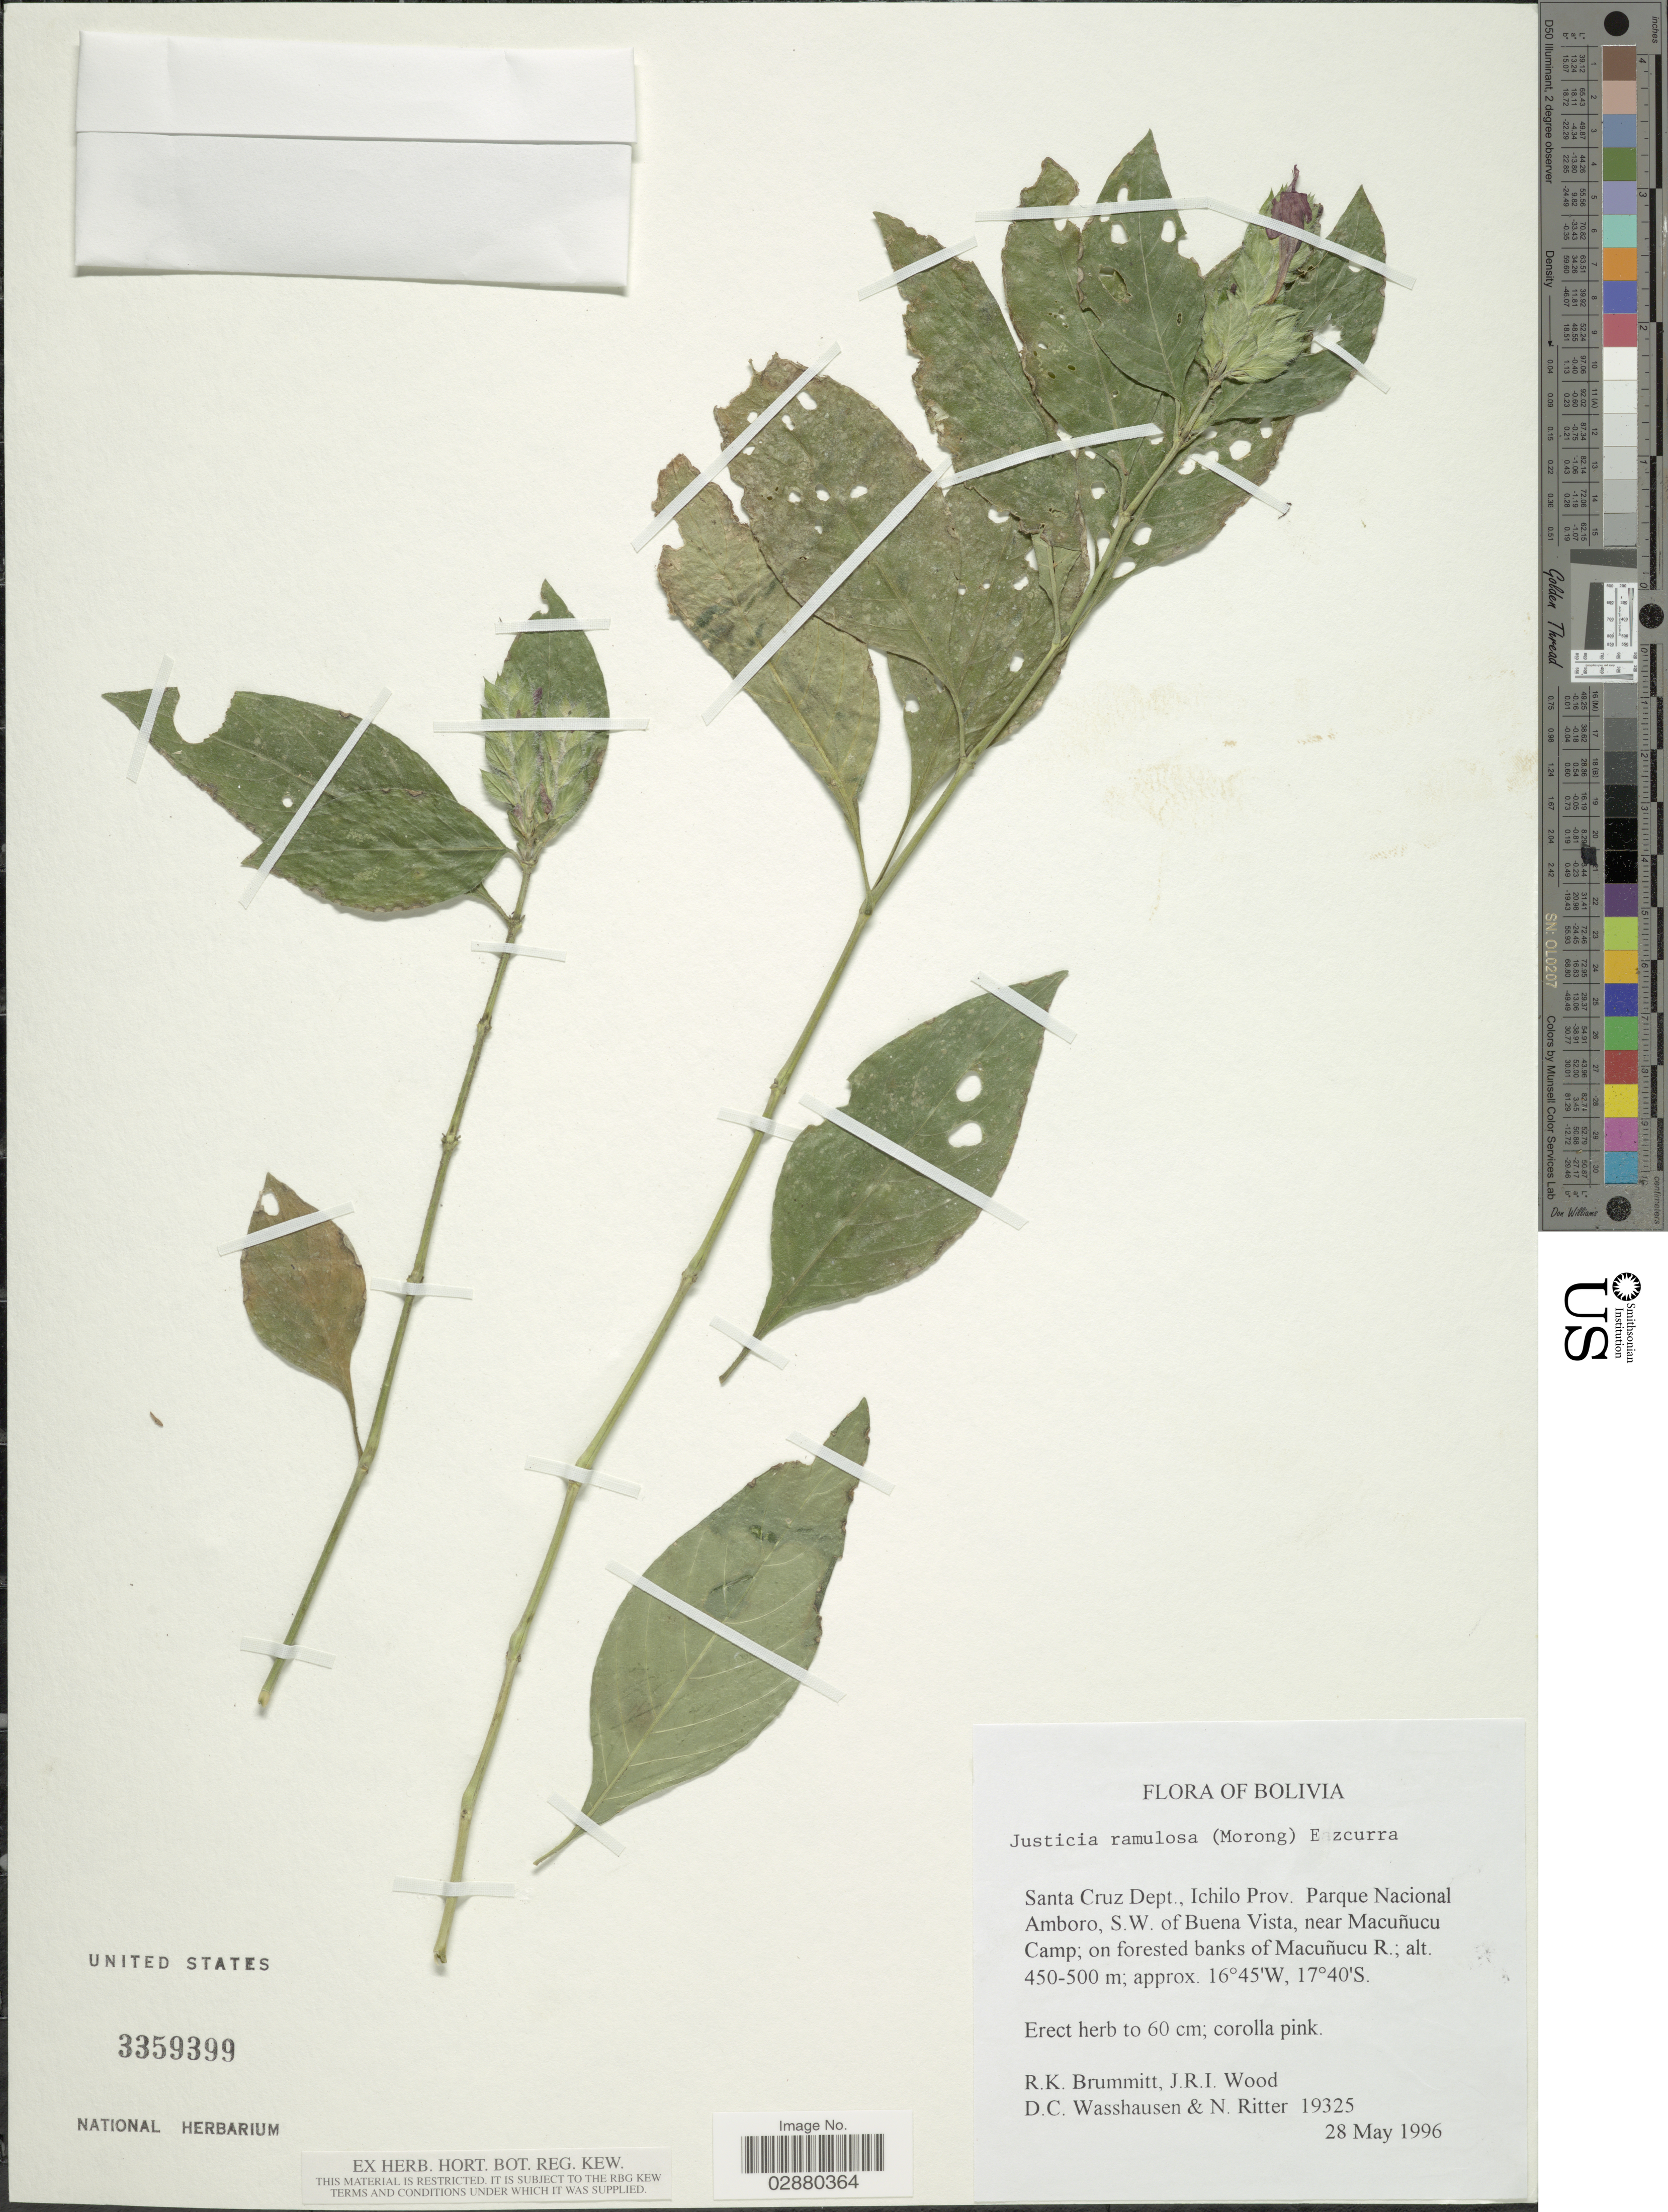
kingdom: Plantae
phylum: Tracheophyta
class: Magnoliopsida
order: Lamiales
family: Acanthaceae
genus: Justicia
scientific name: Justicia ramulosa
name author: (Morong) V.A.W. Graham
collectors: R. K. Brummitt, J. R. I. Wood, D. C. Wasshausen & N. Ritter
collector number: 19325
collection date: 1996-05-28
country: Bolivia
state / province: Santa Cruz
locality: Santa Cruz Dept., Ichilo Prov. Parque Nacional Amboro, S.W. of Buena Vista, near Macuñucu Camp; on forested banks of Macuñucu R.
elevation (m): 450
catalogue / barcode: US 3359399